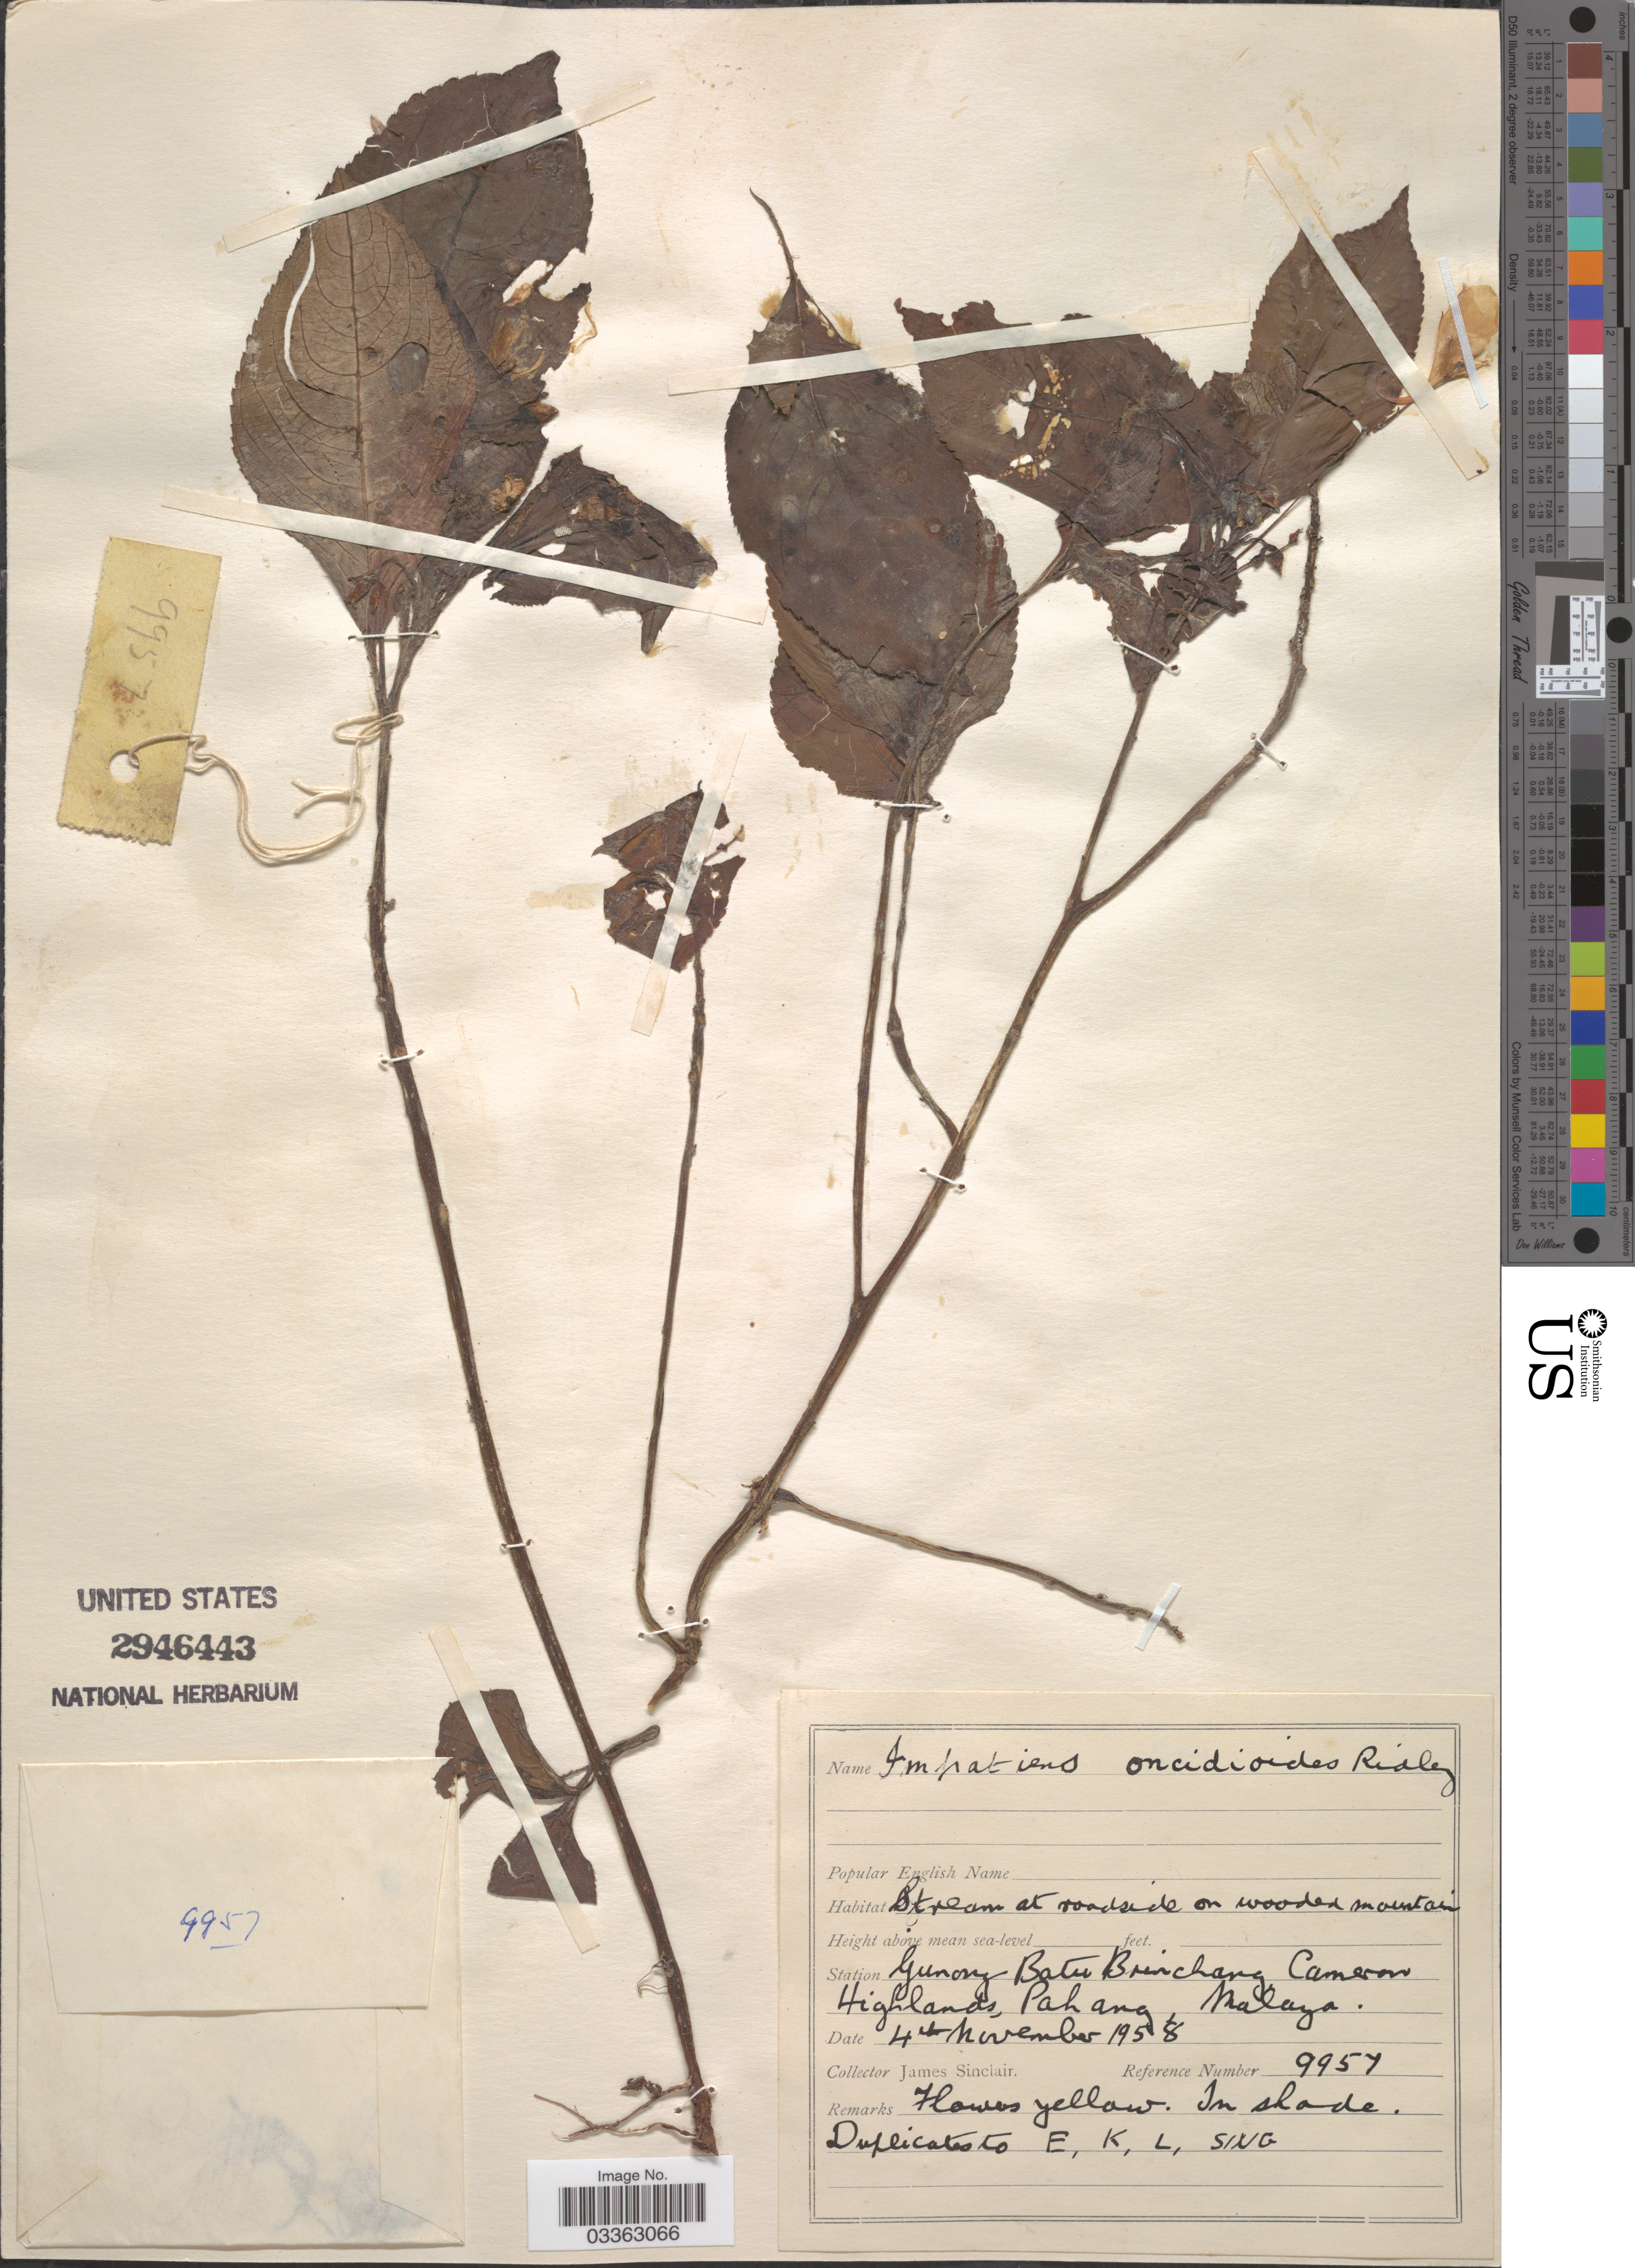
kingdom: Plantae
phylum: Tracheophyta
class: Magnoliopsida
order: Ericales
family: Balsaminaceae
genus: Impatiens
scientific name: Impatiens oncidioides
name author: Ridl. ex Hook. f.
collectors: J. Sinclair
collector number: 9957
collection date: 1958-11-04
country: Malaysia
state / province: Pahang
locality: Station Gunong Batu Brinchang, Cameron Highlands, Malaya.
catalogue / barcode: US 2946443